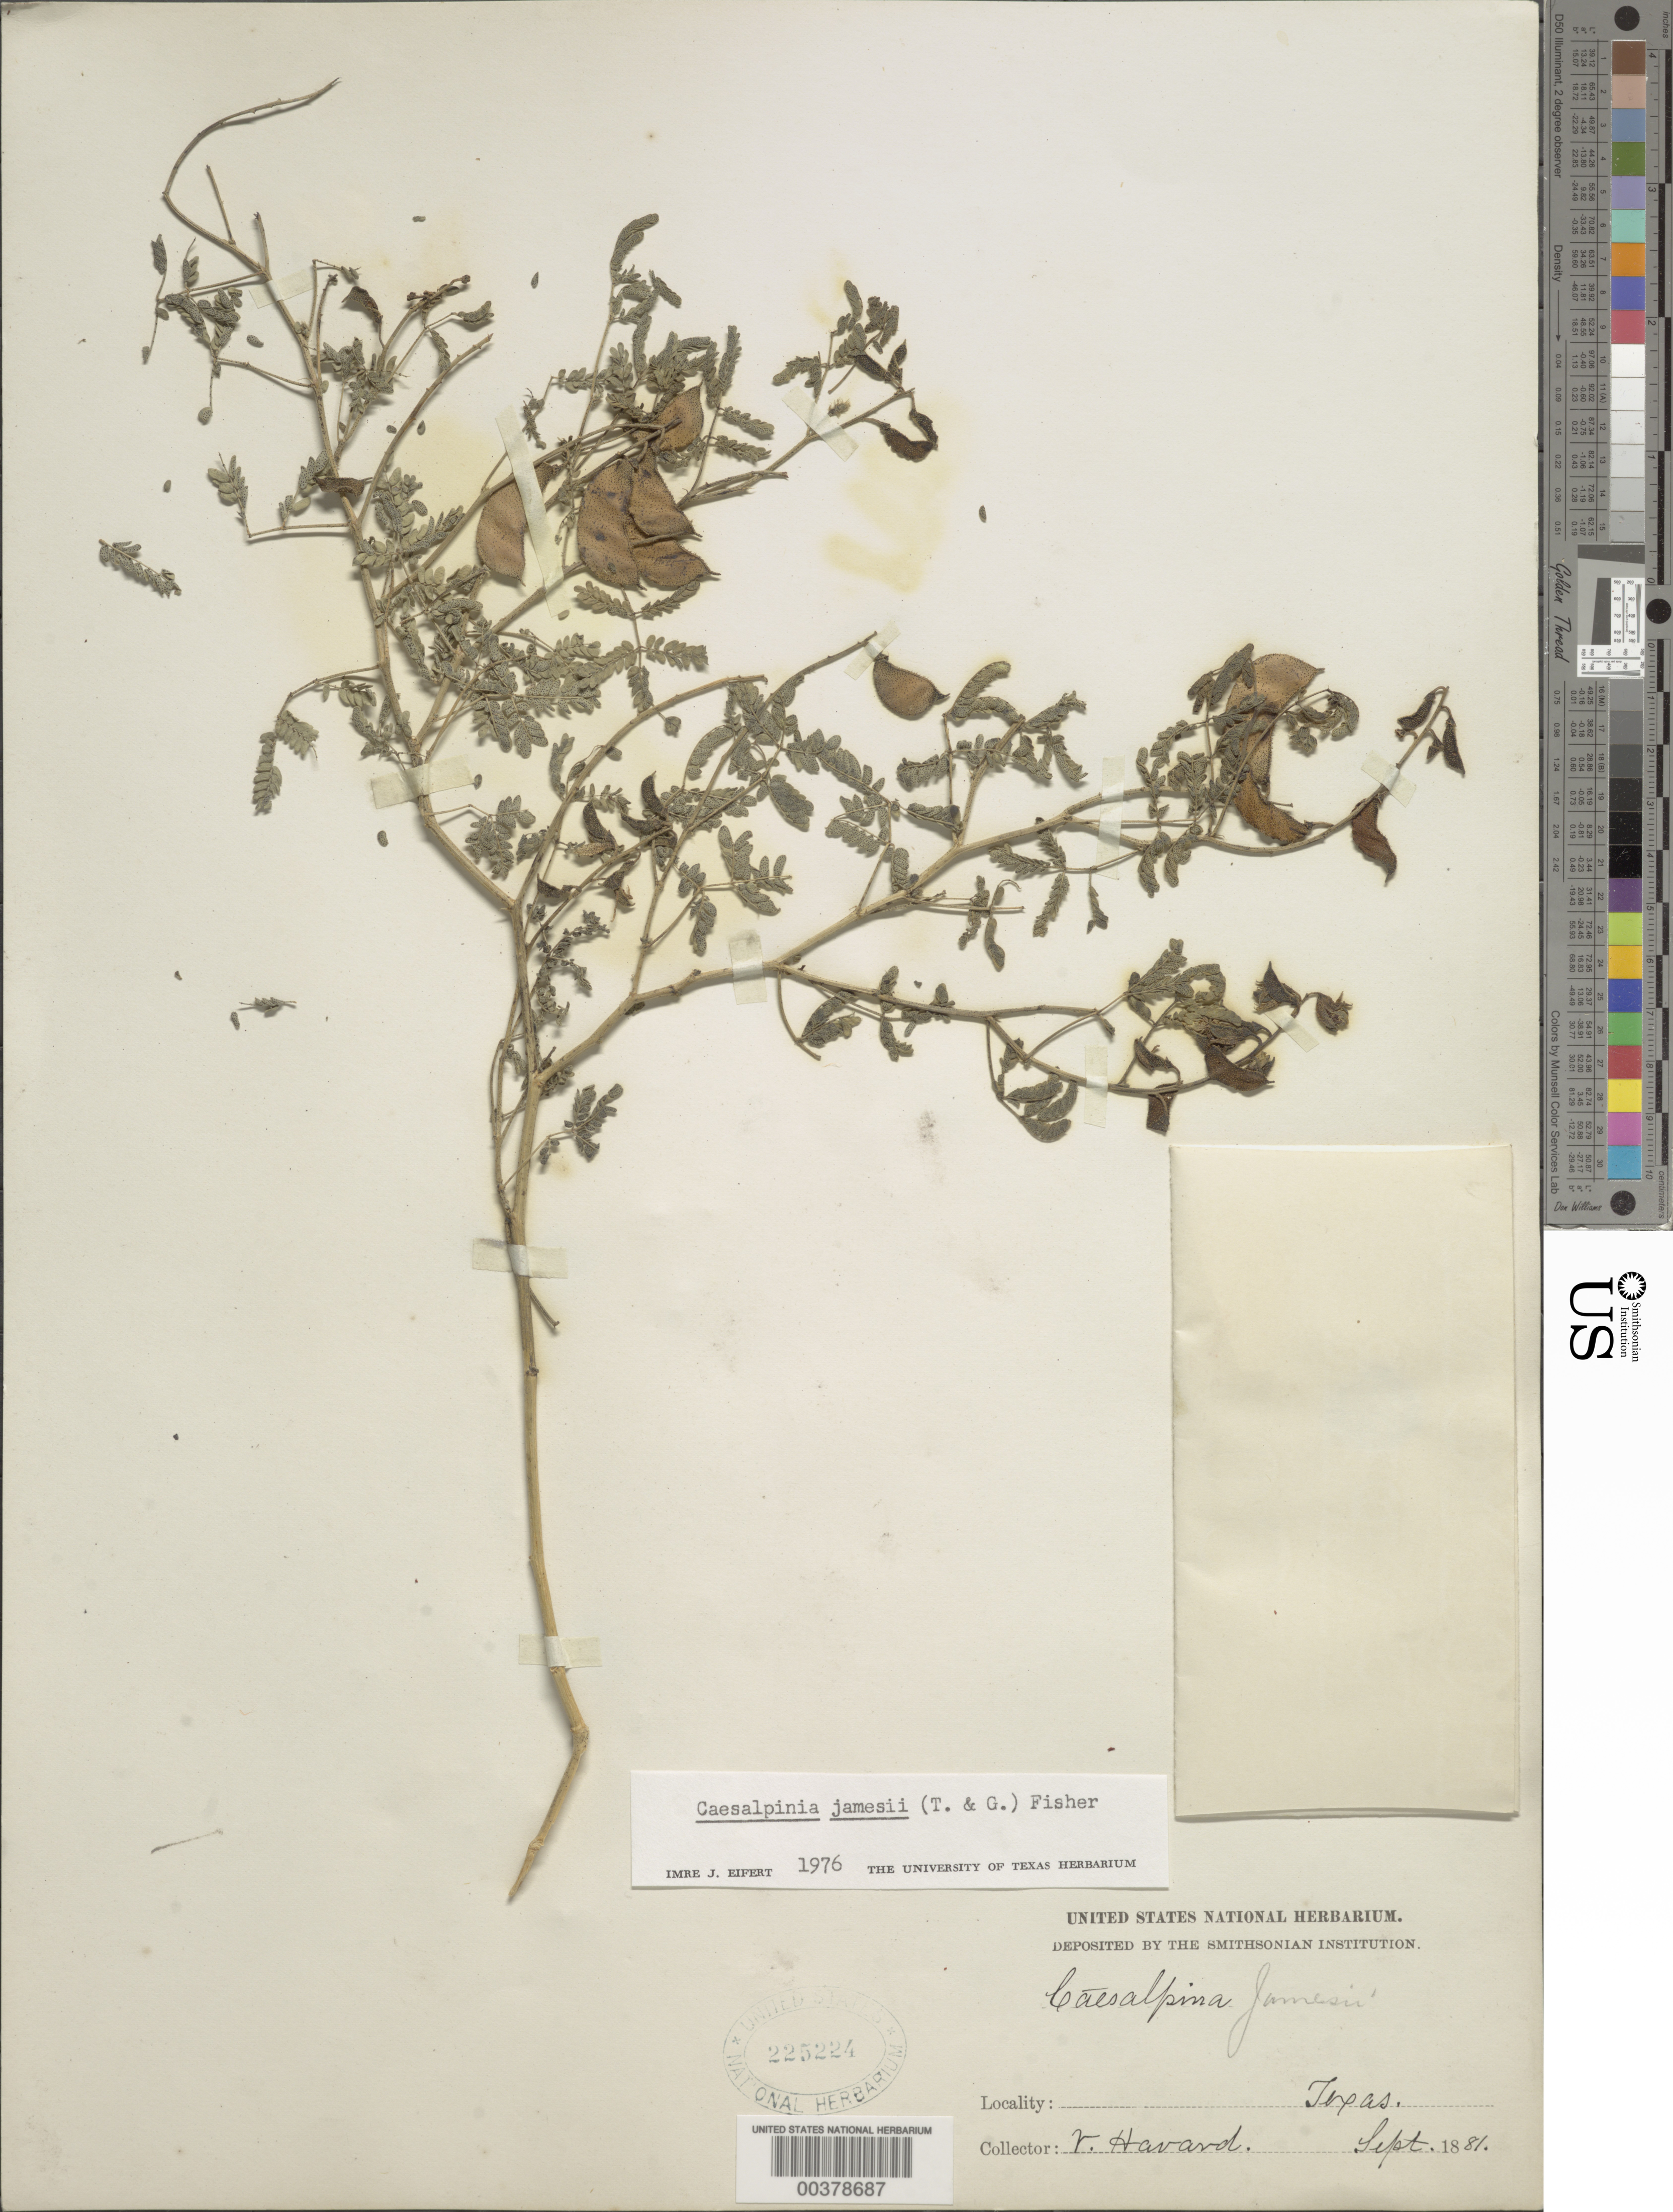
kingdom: Plantae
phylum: Tracheophyta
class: Magnoliopsida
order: Fabales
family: Fabaceae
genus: Pomaria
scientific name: Pomaria jamesii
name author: (Torr. & A. Gray) Walp.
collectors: V. Havard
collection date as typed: Sep 1881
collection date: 1881-09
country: United States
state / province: Texas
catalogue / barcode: US 225224